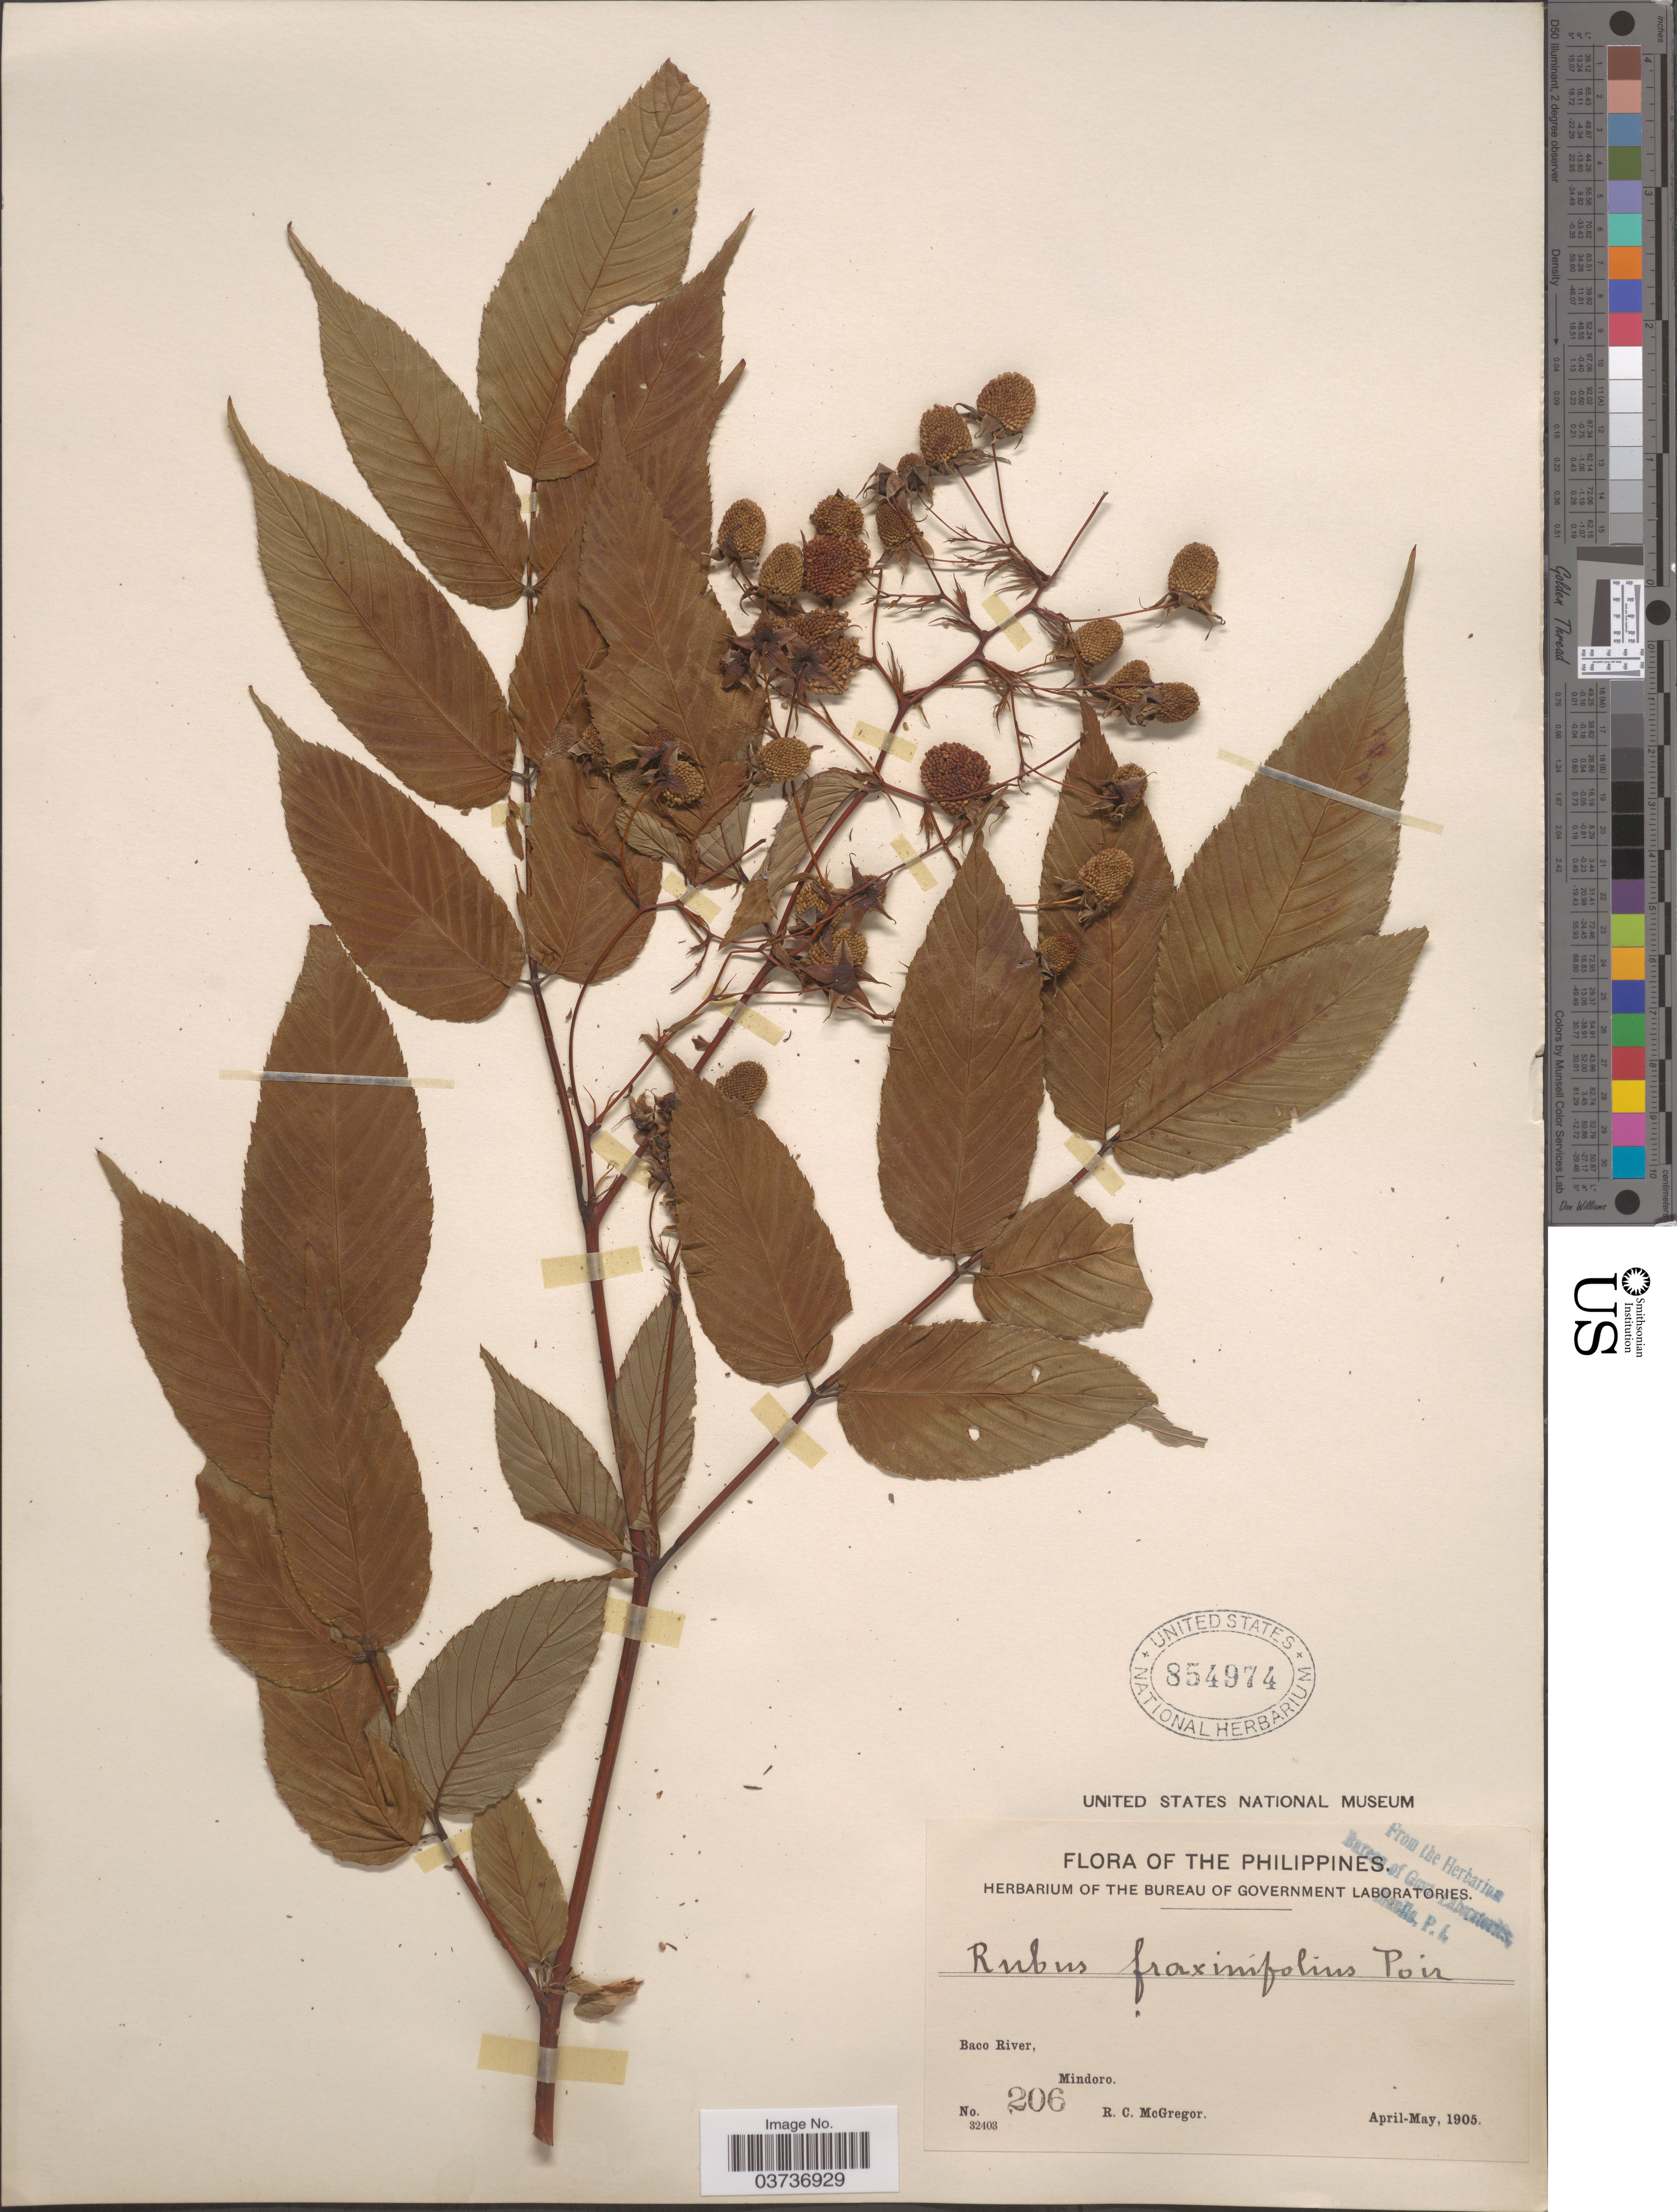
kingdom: Plantae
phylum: Tracheophyta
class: Magnoliopsida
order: Rosales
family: Rosaceae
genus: Rubus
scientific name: Rubus fraxinifolius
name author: Hayata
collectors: R. C. McGregor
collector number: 206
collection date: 1905-04/1905-05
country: Philippines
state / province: Mimaropa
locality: Baco River, Mindoro.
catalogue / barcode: US 854974